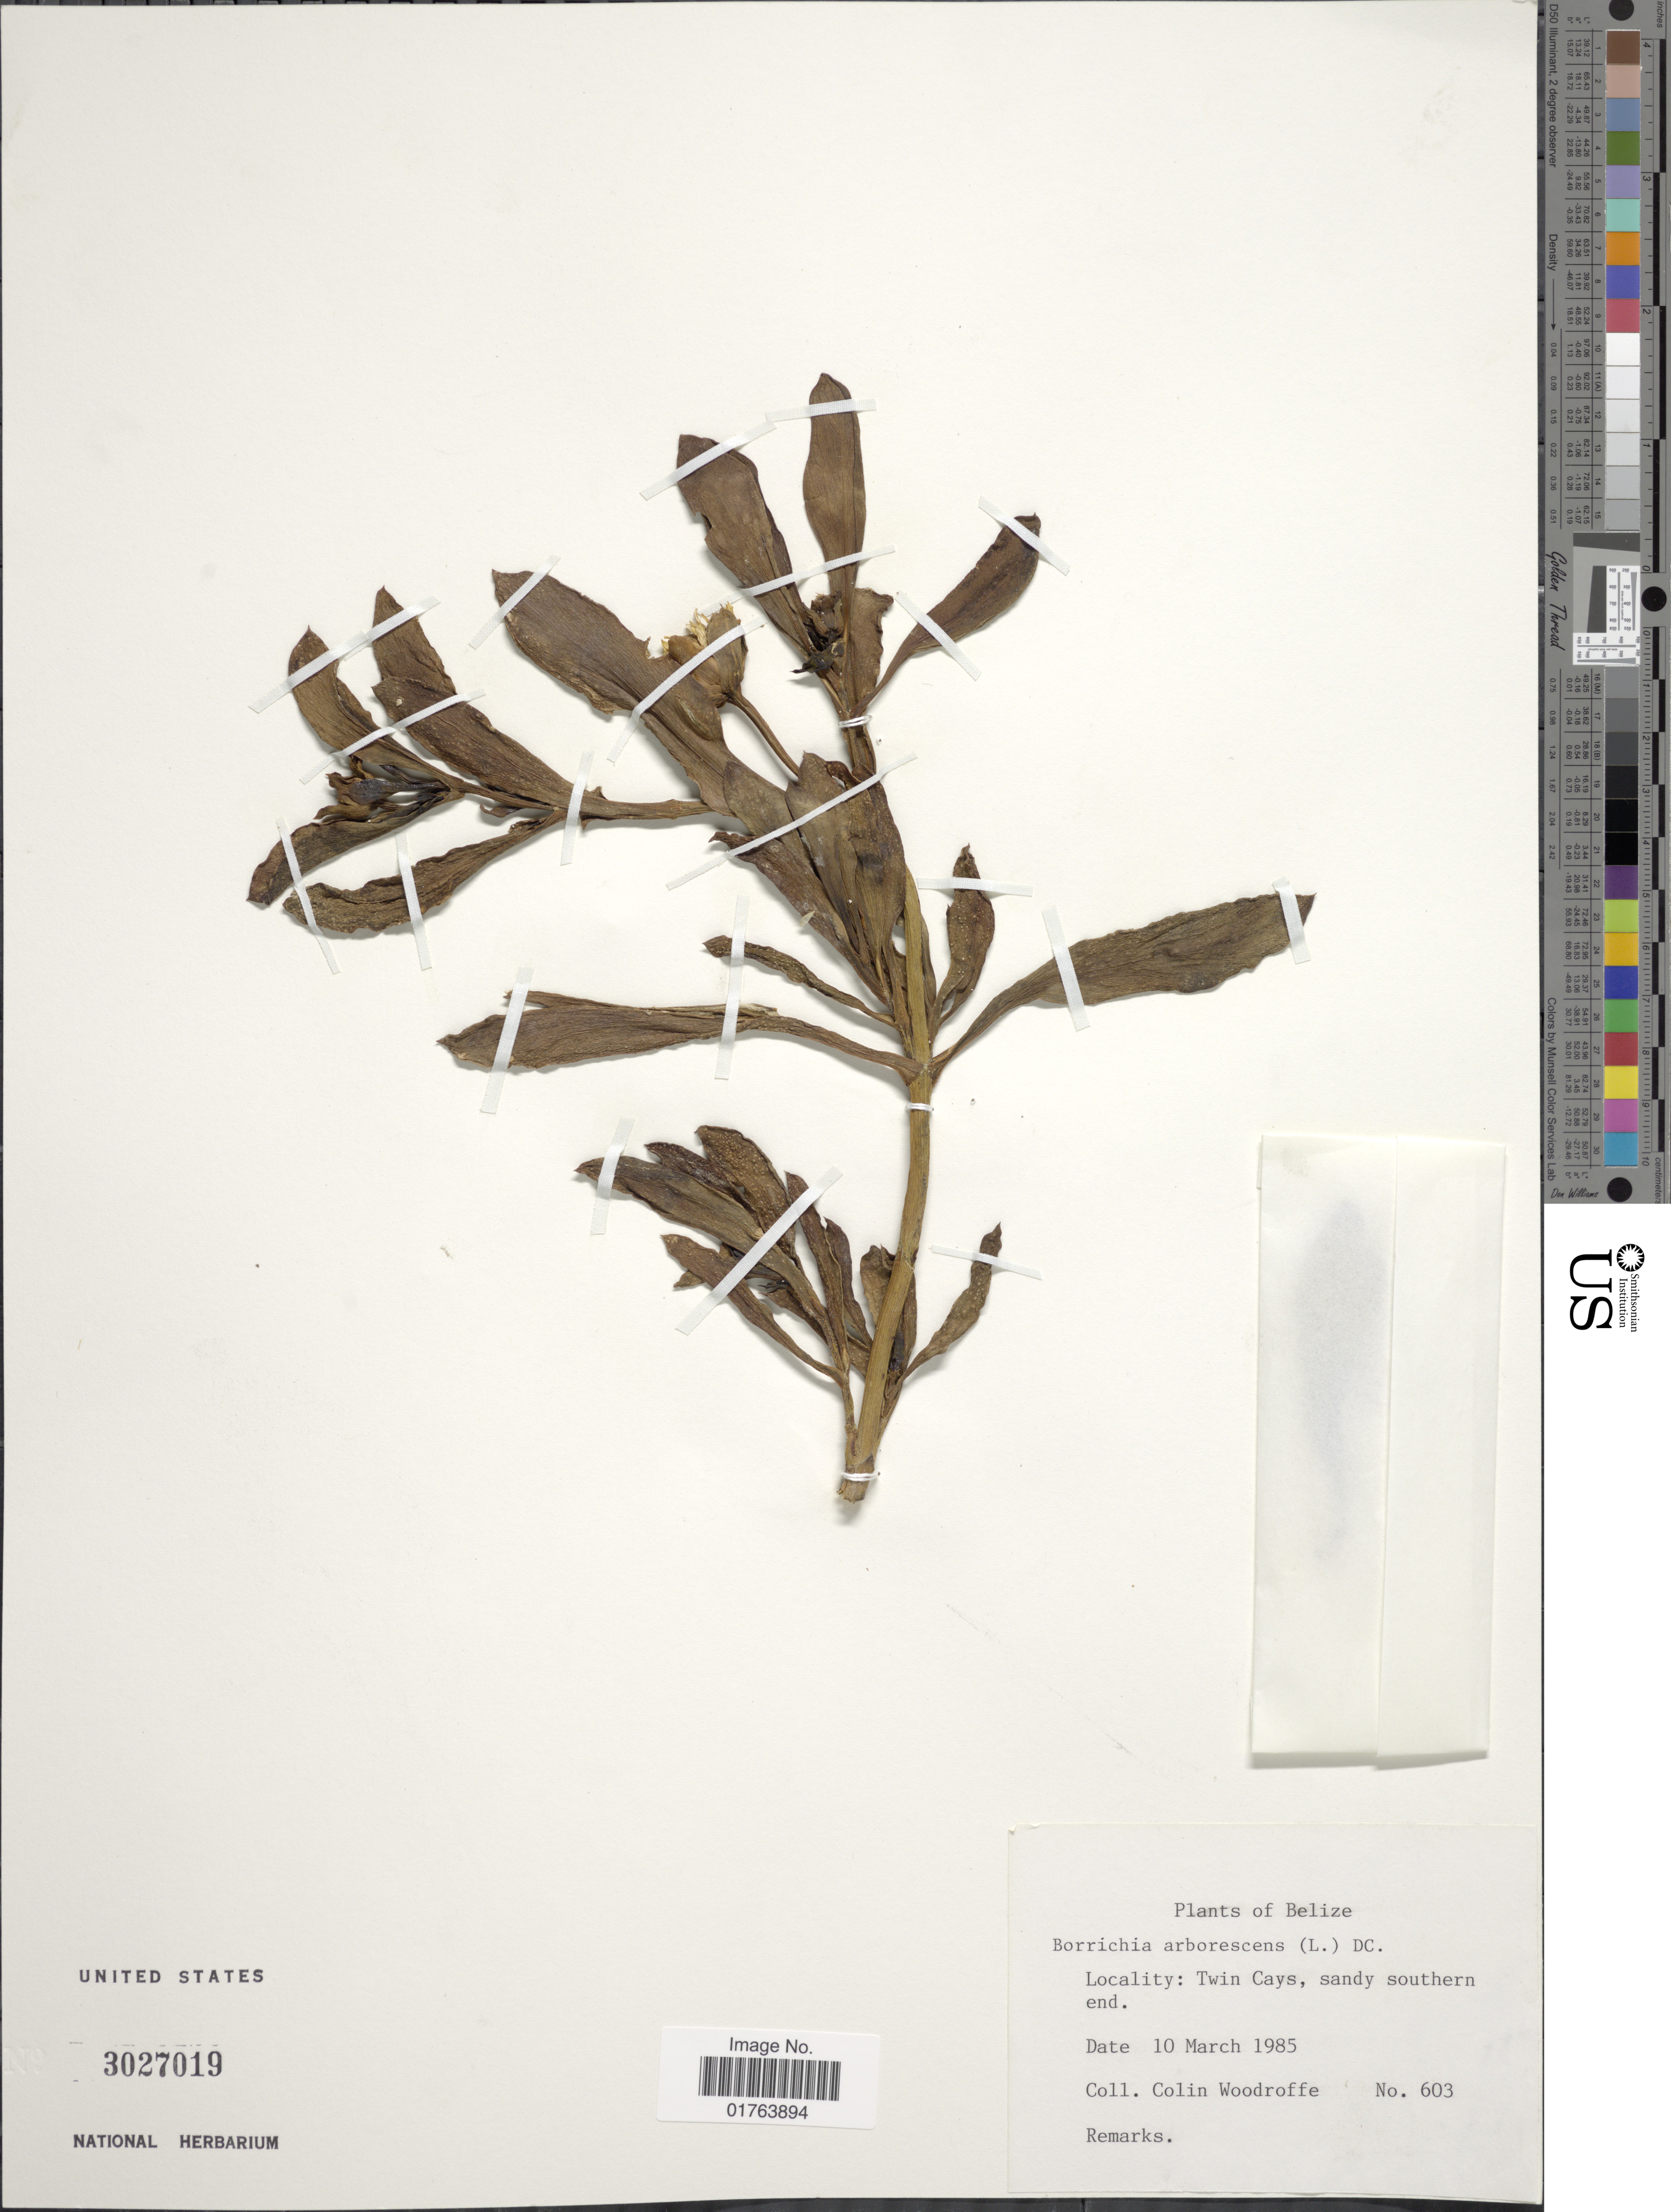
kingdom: Plantae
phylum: Tracheophyta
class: Magnoliopsida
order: Asterales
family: Asteraceae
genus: Borrichia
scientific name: Borrichia arborescens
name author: (L.) DC.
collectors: C. Woodroffe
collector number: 603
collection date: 1985-03-10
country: Belize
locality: Twin Cays, sandy southern end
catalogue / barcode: US 3027019